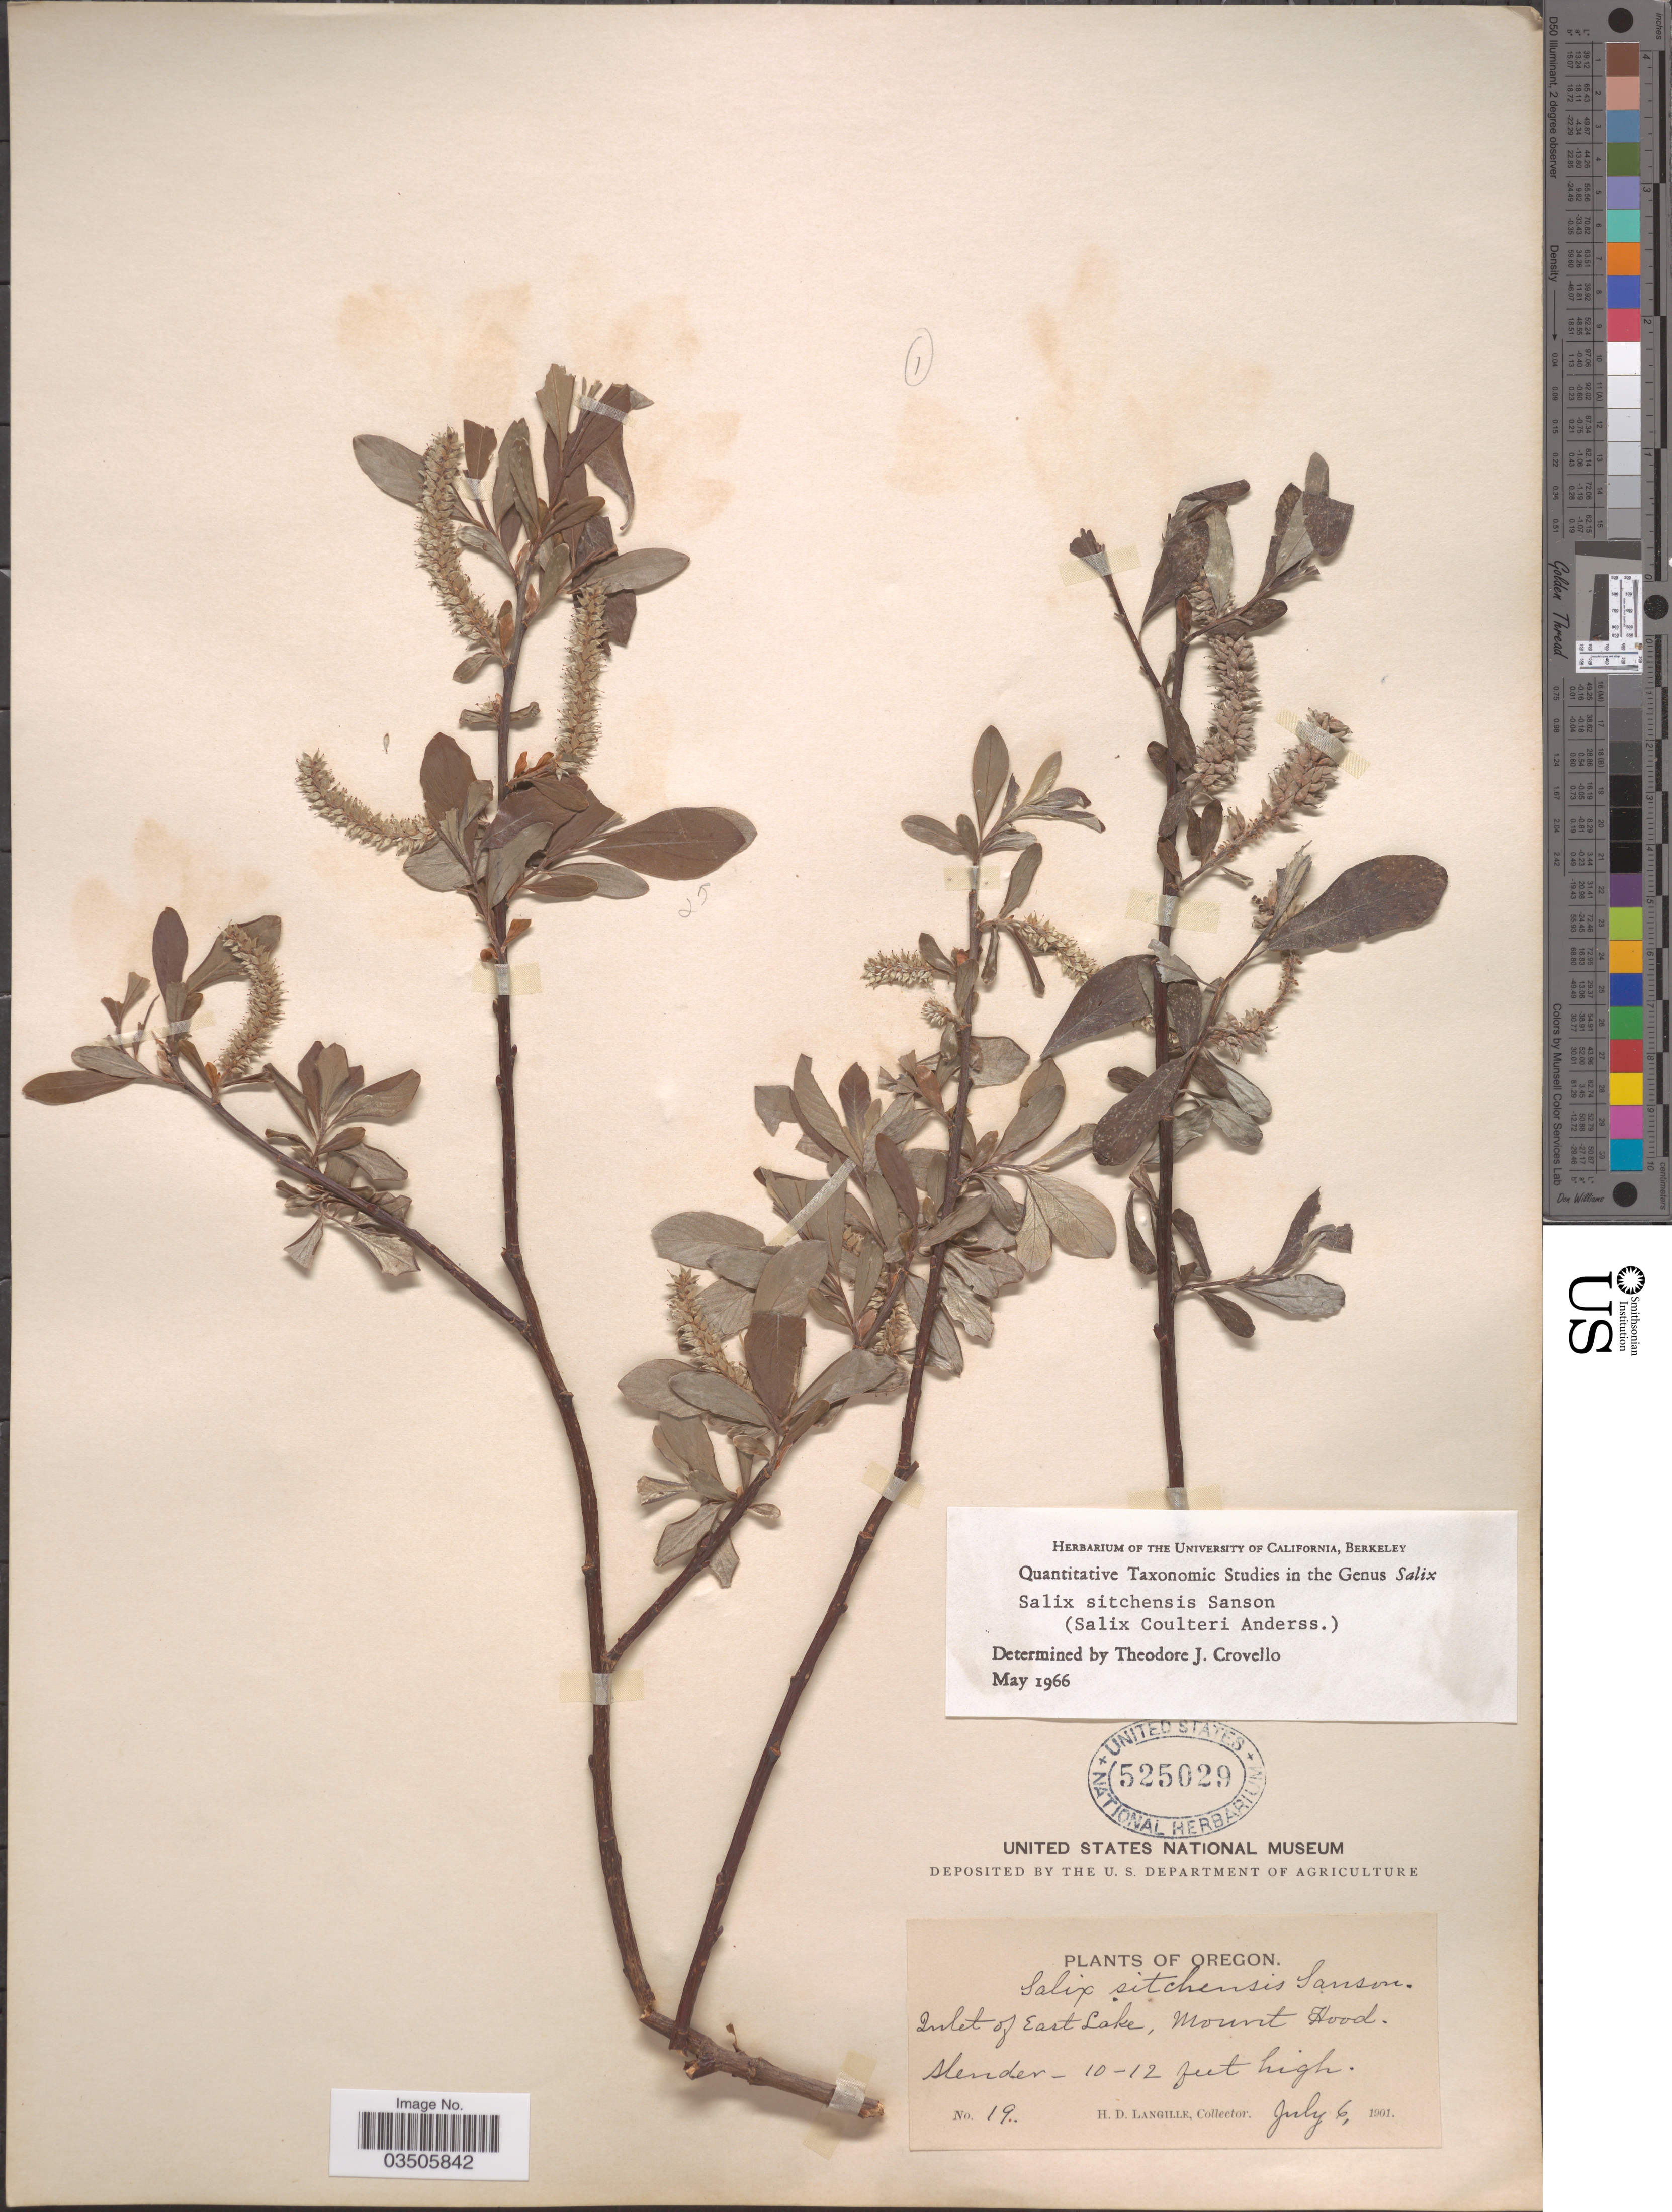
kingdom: Plantae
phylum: Tracheophyta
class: Magnoliopsida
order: Malpighiales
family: Salicaceae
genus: Salix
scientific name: Salix sitchensis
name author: Sanson ex Bong.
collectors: H. Langille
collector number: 19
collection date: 1901-07-06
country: United States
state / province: Oregon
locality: Inlet of East Lake, Mount Hood.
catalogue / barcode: US 525029